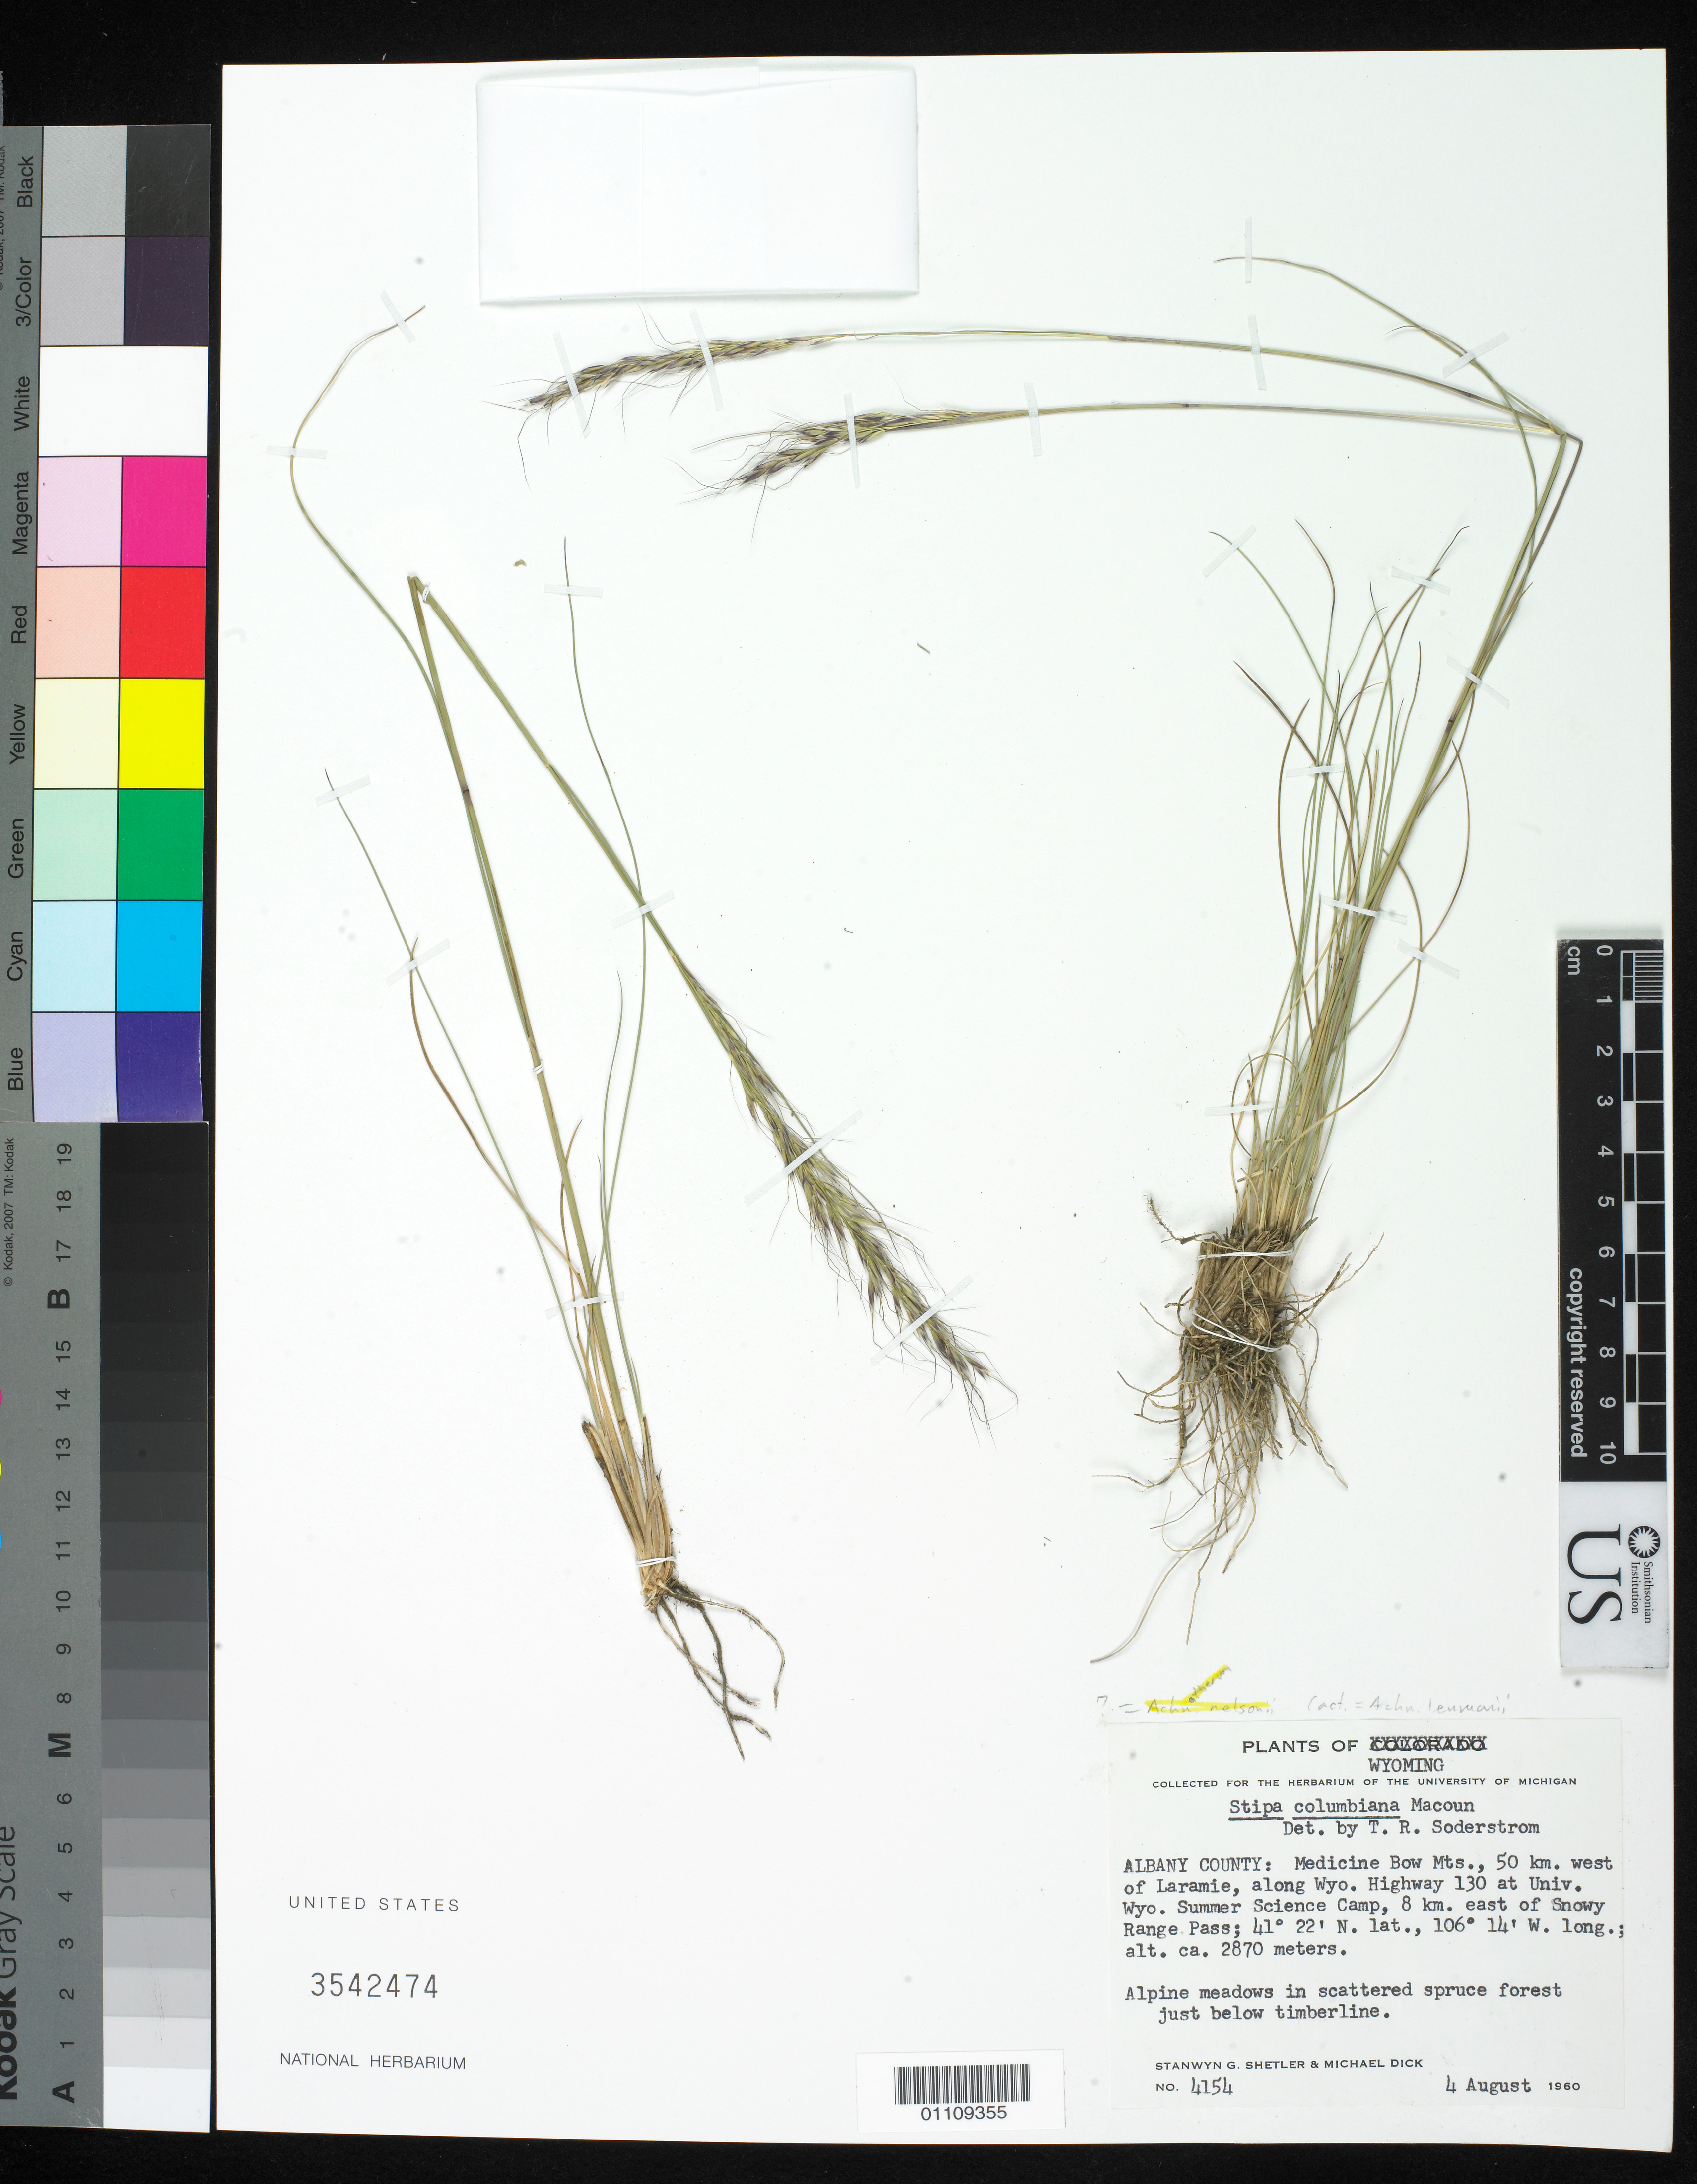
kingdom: Plantae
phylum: Tracheophyta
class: Liliopsida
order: Poales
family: Poaceae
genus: Eriocoma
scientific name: Eriocoma nelsonii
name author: (Scribn.) Romasch.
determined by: Poaceae Reorganization Project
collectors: S. Shetler & M. Dick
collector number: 4154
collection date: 1960-08-04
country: United States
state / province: Wyoming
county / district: Albany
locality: Medicine Bow Mts., 50 km. W. of Laramie, along Wyo. Highway 130 at Univ. Wyo. Summer Science Camp, 8 km. E. of Snowy Range Pass.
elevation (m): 2870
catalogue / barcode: US 3542474